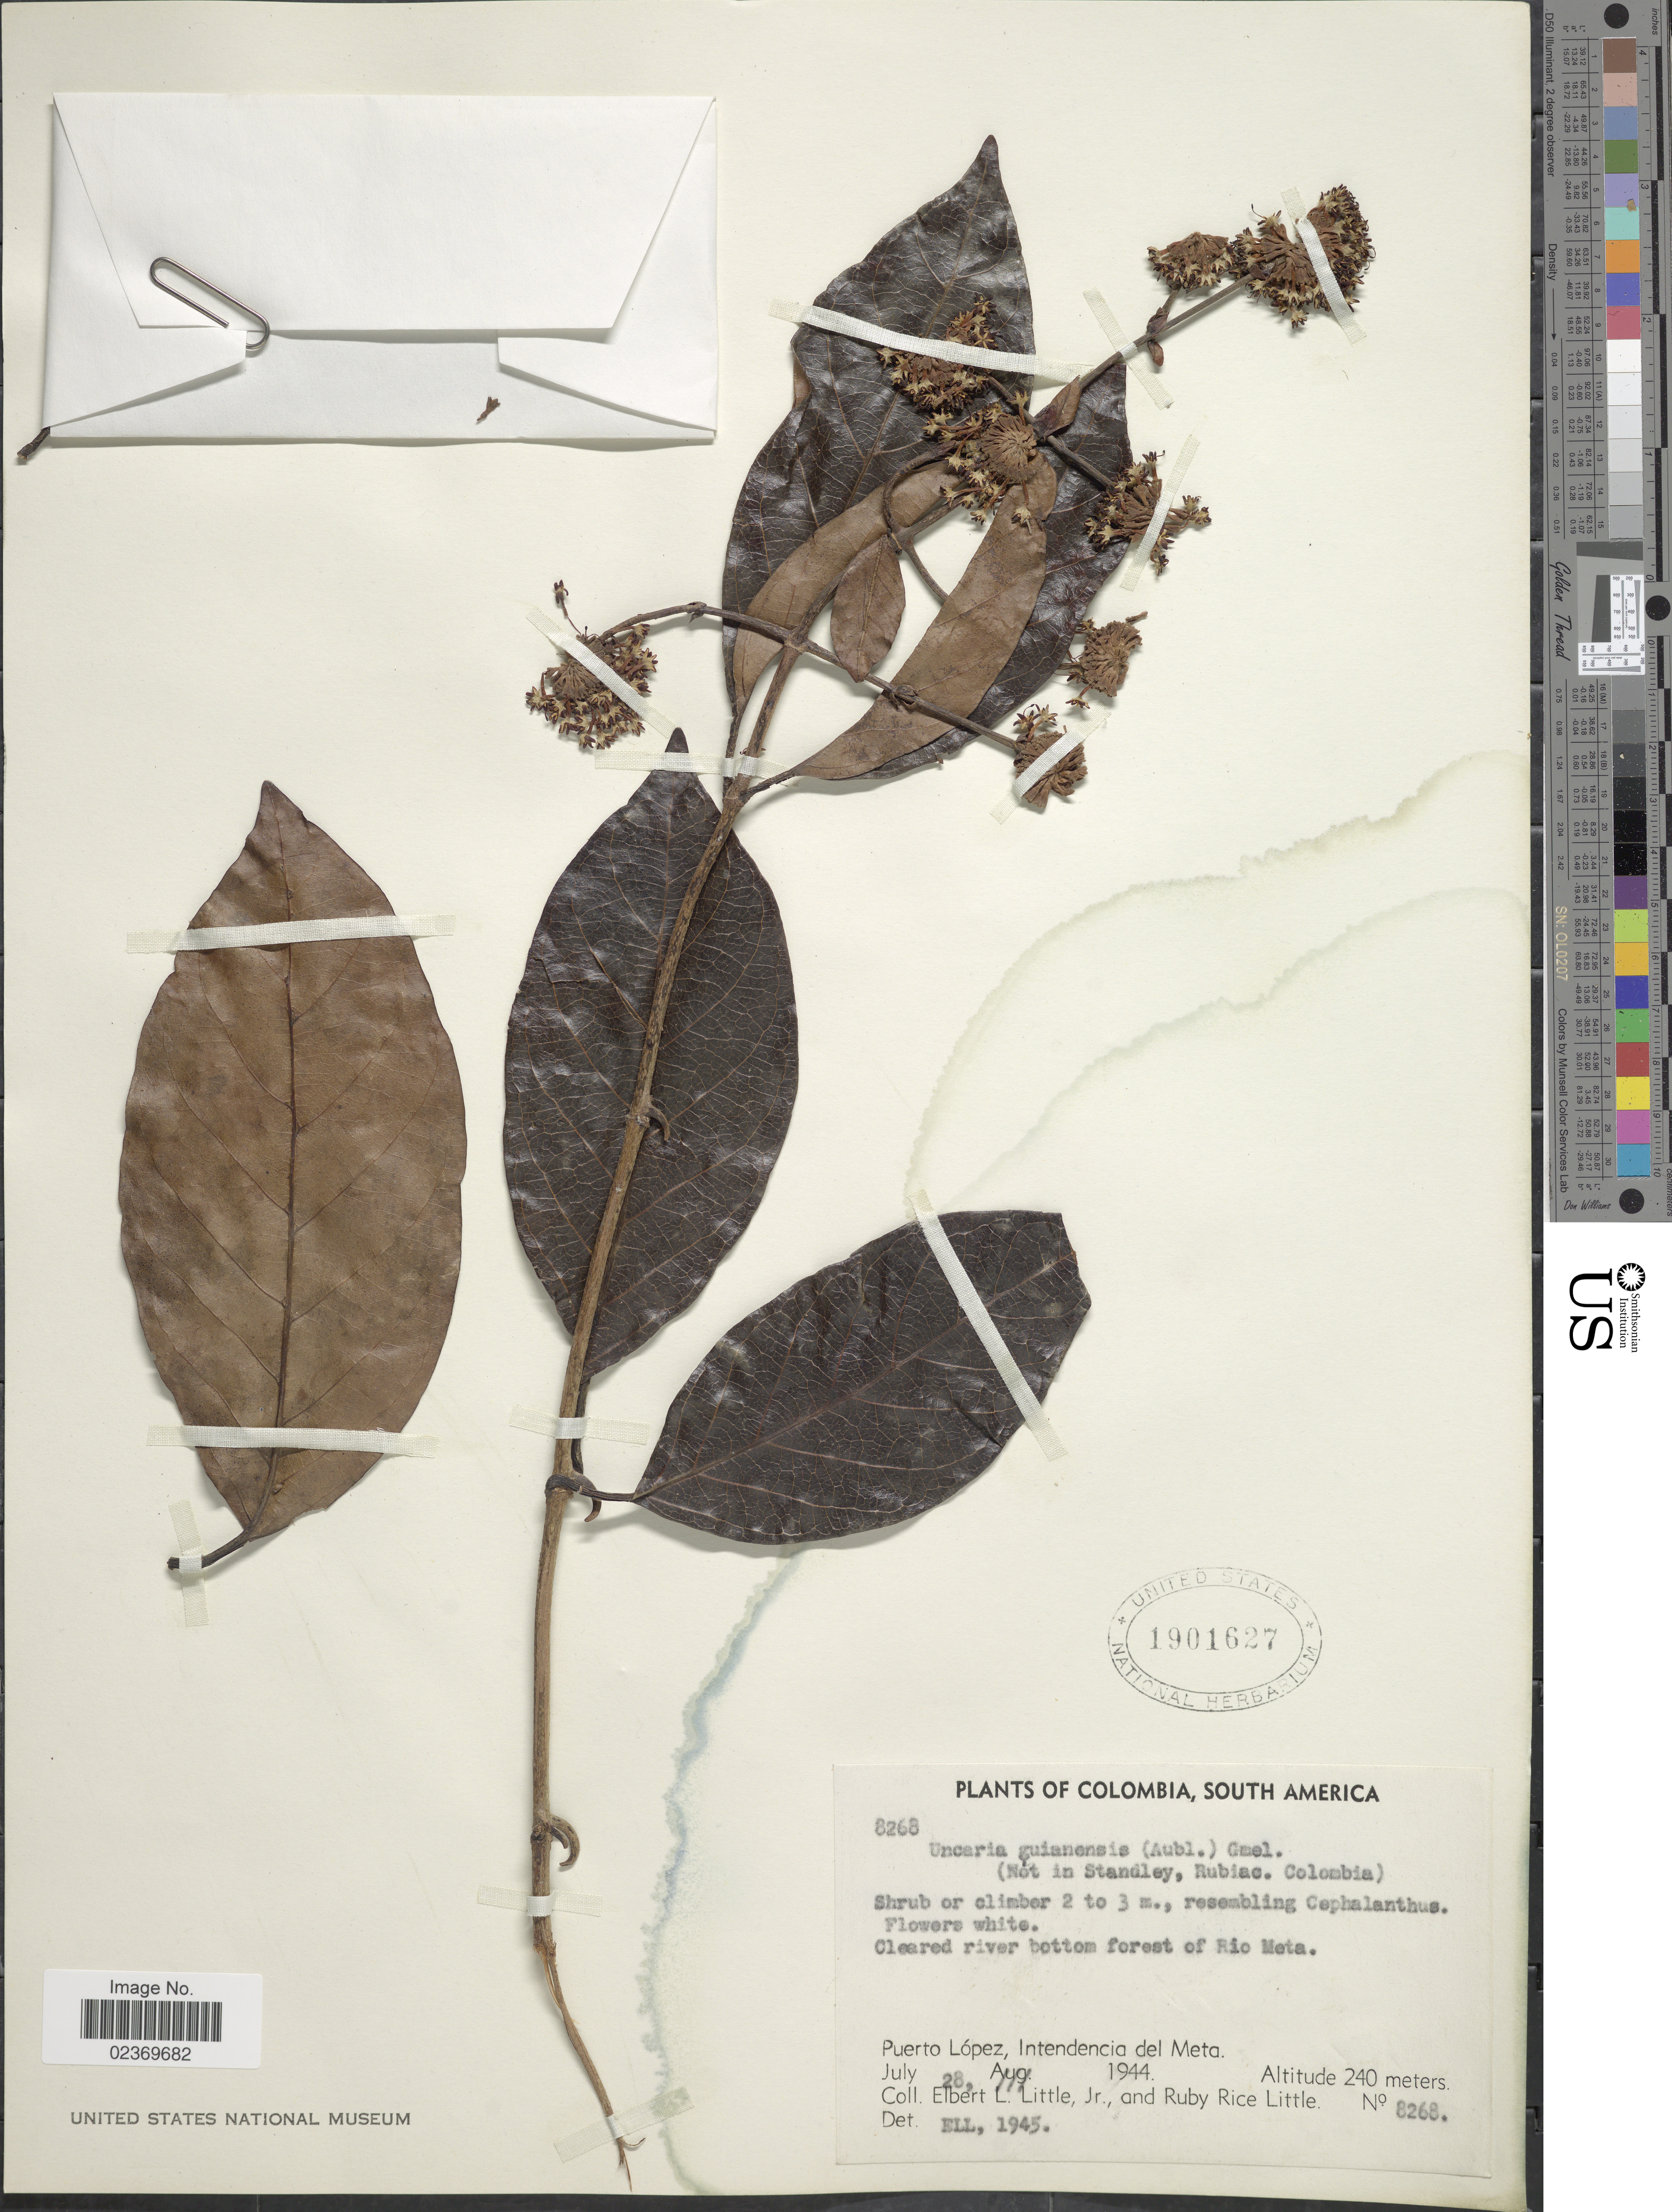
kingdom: Plantae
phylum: Tracheophyta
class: Magnoliopsida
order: Gentianales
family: Rubiaceae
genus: Uncaria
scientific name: Uncaria guianensis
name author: (Aubl.) J.F. Gmel.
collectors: E. L. Little & R. R. Little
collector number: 8268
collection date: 1944-07-28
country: Colombia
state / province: Meta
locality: Cleared river bottom forest of Rio Meta, Puerto Lopez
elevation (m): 240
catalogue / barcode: US 1901627